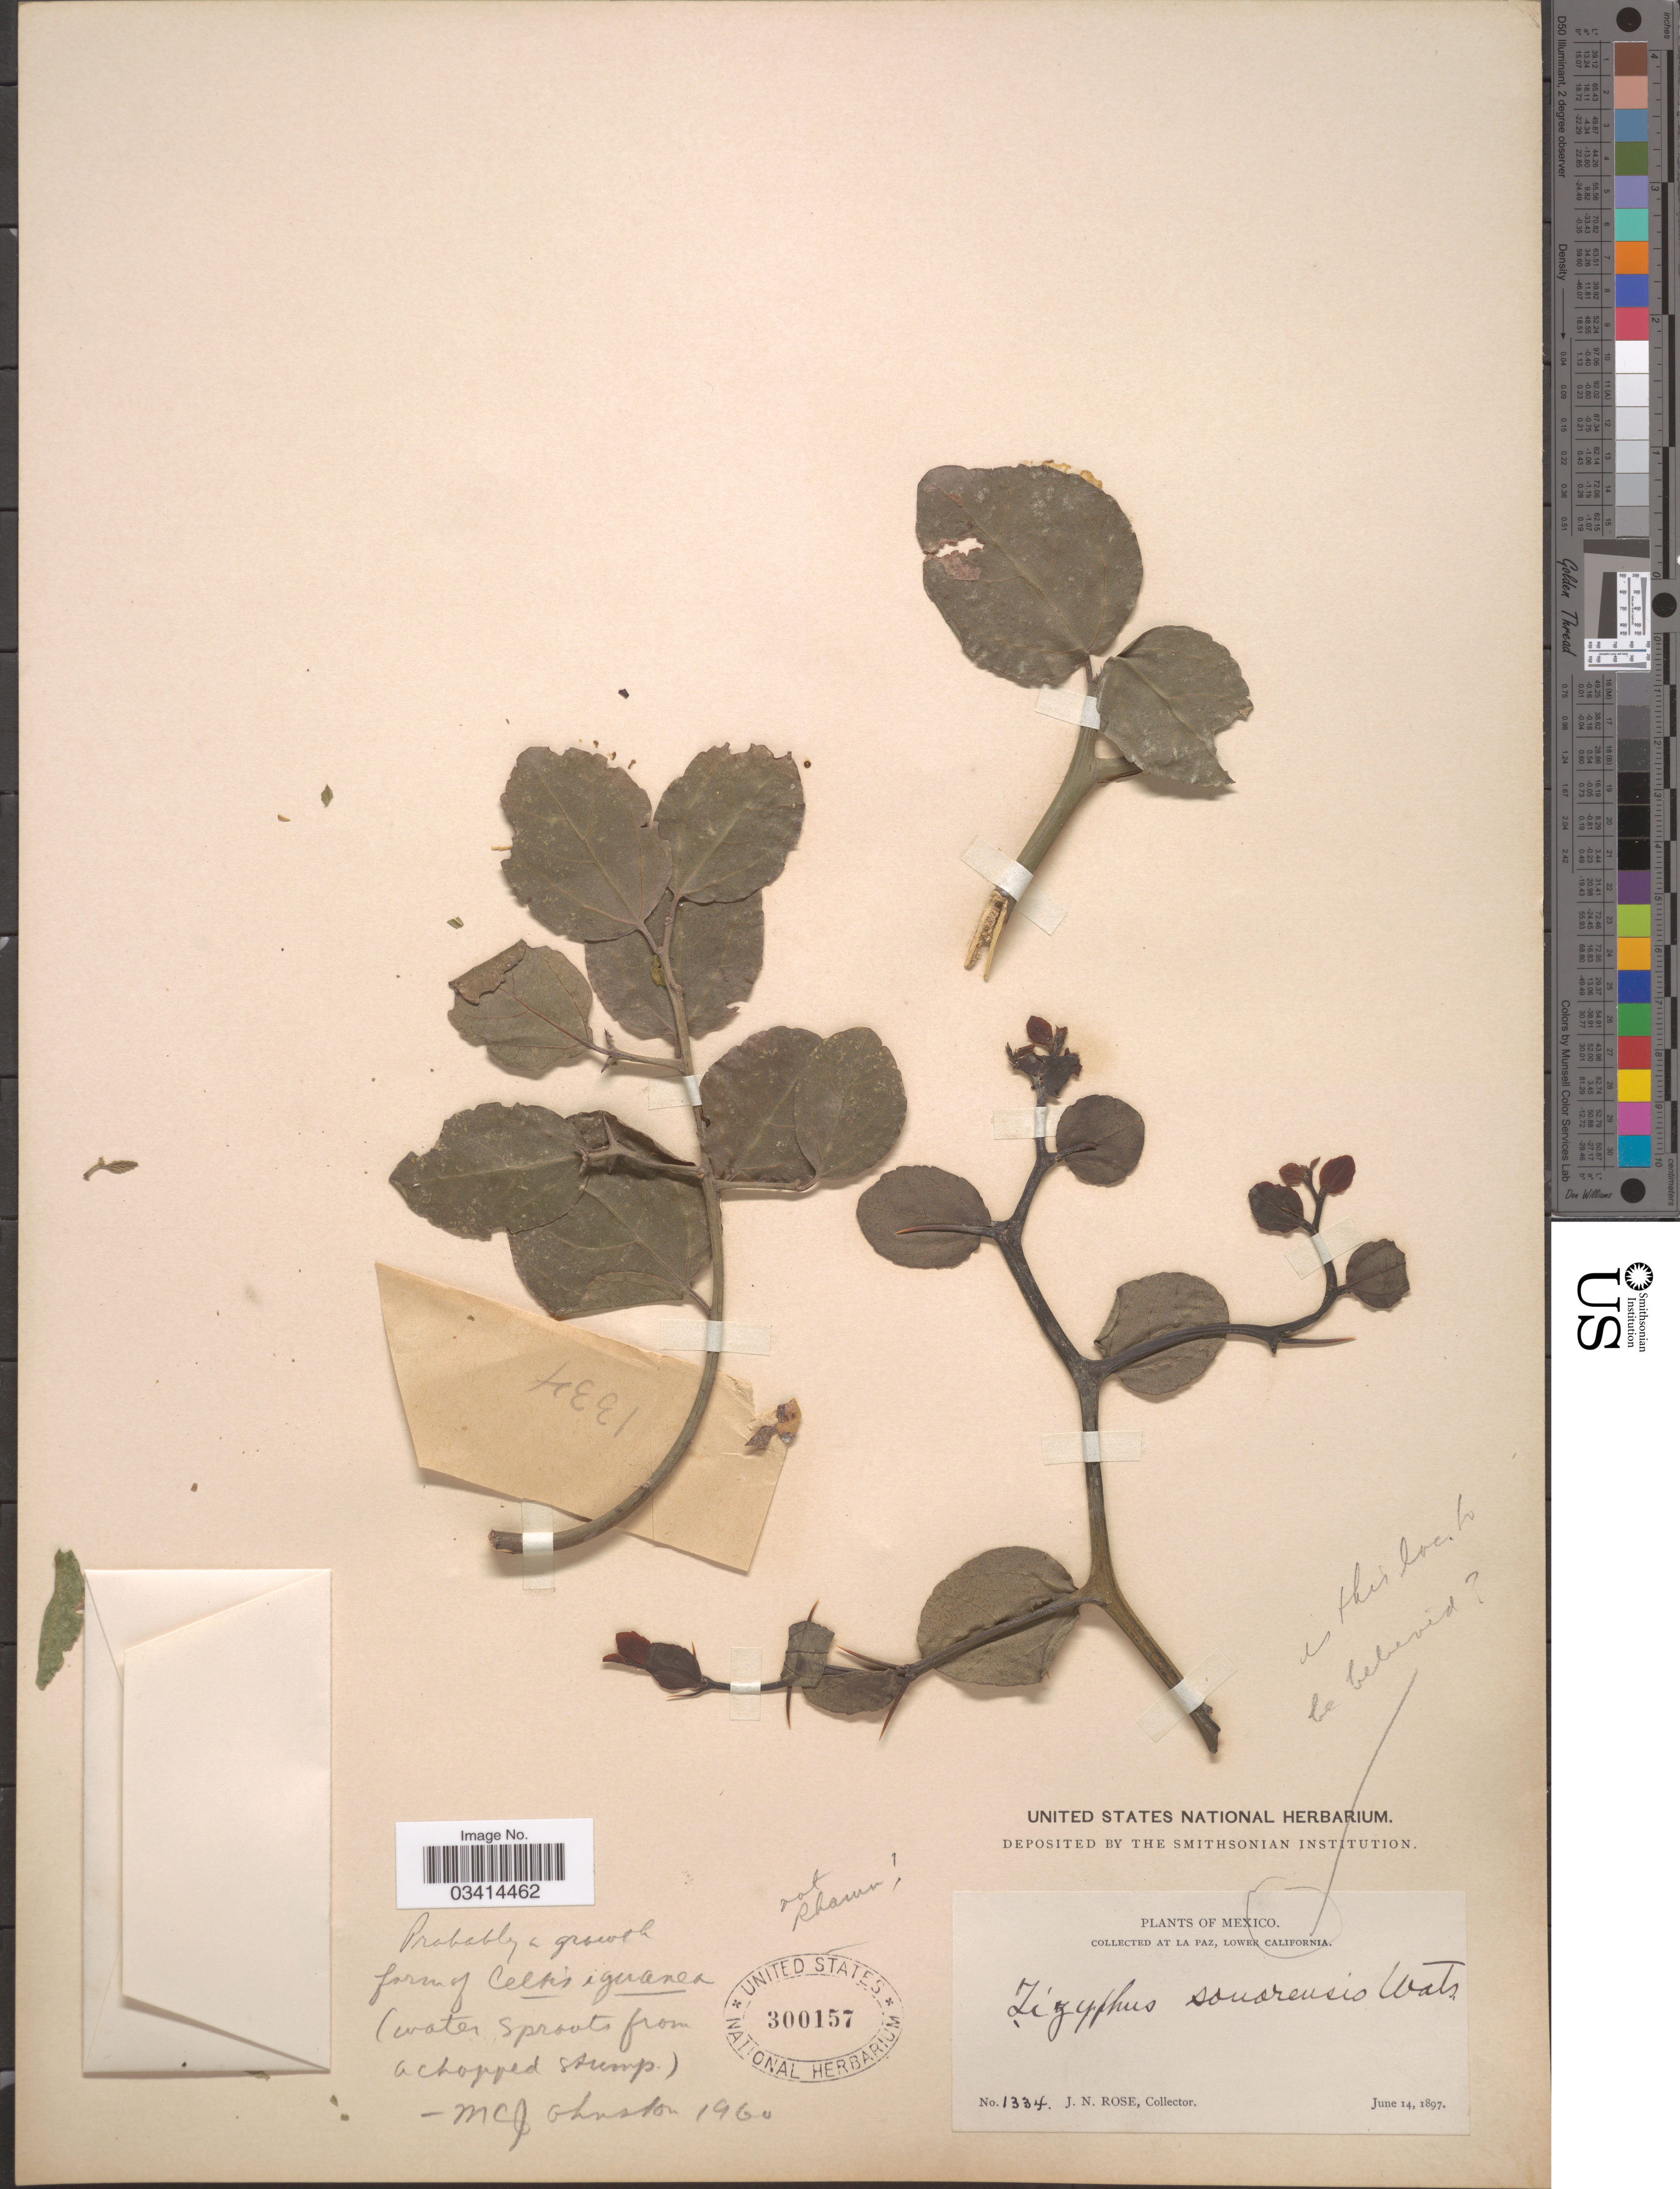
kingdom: Plantae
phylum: Tracheophyta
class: Magnoliopsida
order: Rosales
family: Cannabaceae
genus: Celtis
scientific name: Celtis iguanaea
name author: (Jacq.) Sarg.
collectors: J. N. Rose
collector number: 1334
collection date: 1897-06-14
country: Mexico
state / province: Baja California Sur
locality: At La Paz, Lower California.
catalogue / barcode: US 300157